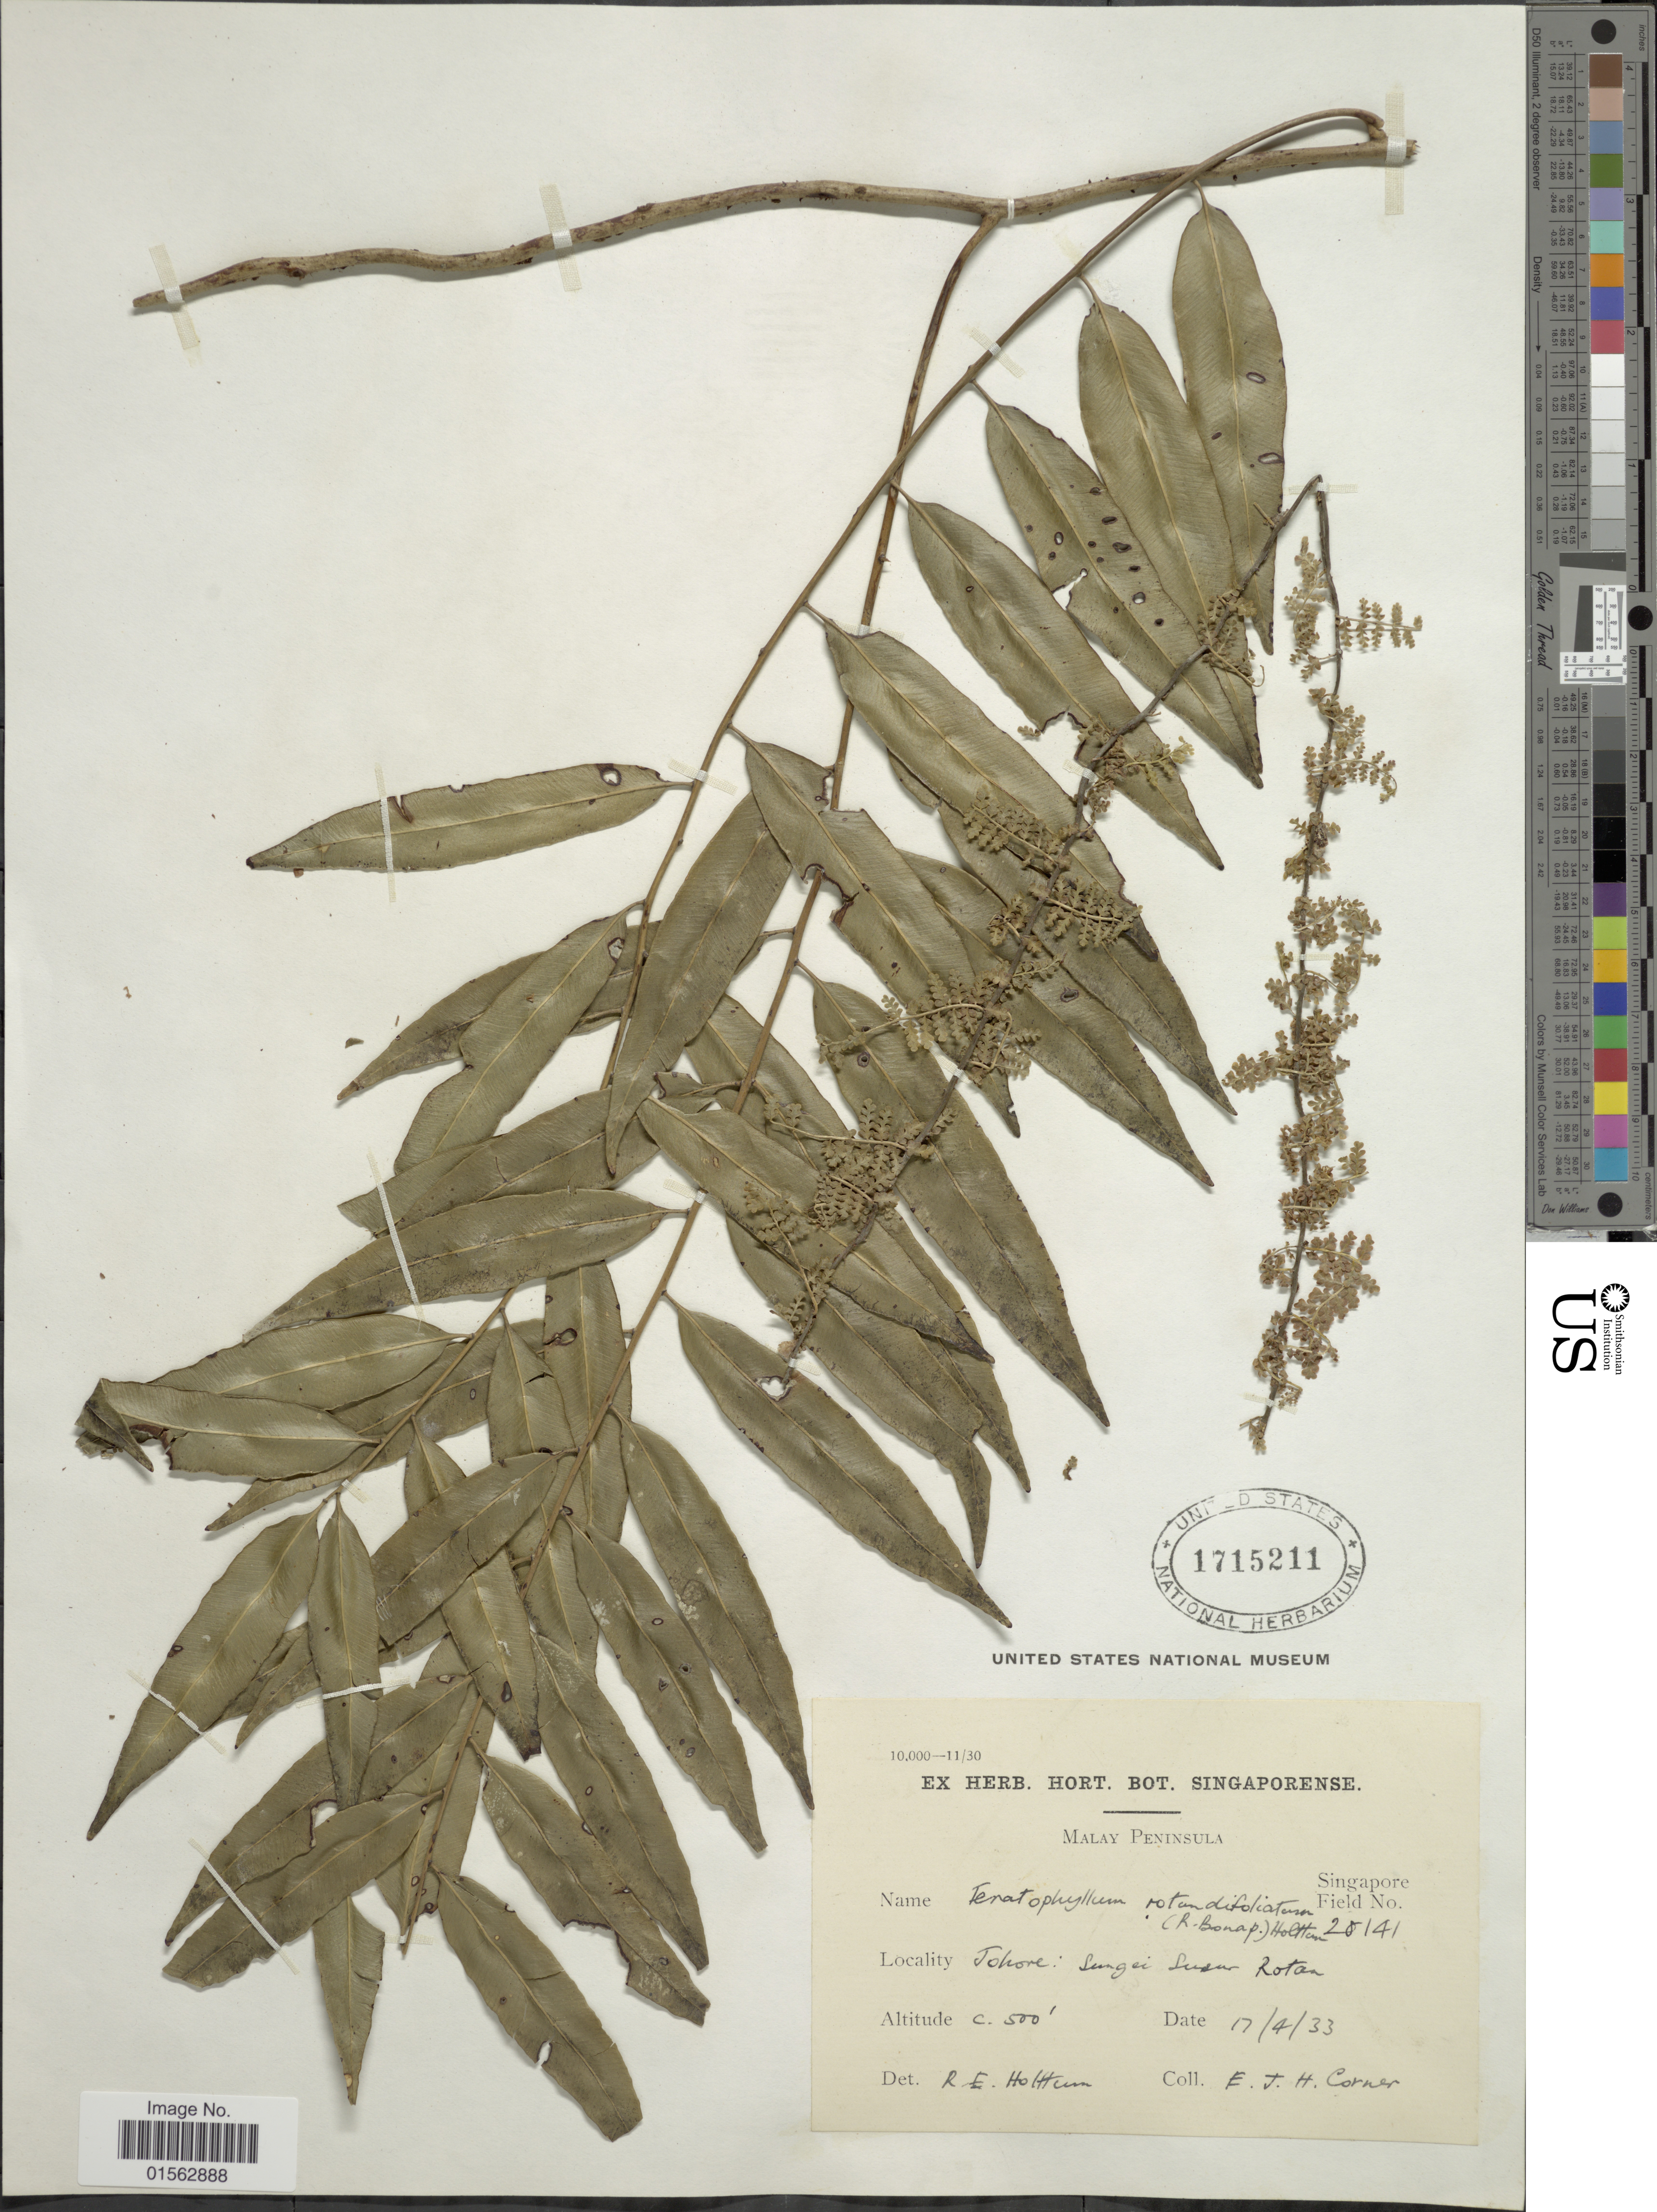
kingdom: Plantae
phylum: Tracheophyta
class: Polypodiopsida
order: Polypodiales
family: Dryopteridaceae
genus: Teratophyllum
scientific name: Teratophyllum rotundifoliatum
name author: (Bonap.) Holttum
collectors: E. Corner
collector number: Singapore Field 20141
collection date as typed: Transcribed d/m/y: 17/4/33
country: Malaysia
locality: Malay Peninsula, Tohore: Sungei Susur Rotan [interpreted]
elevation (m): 152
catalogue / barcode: US 1715211